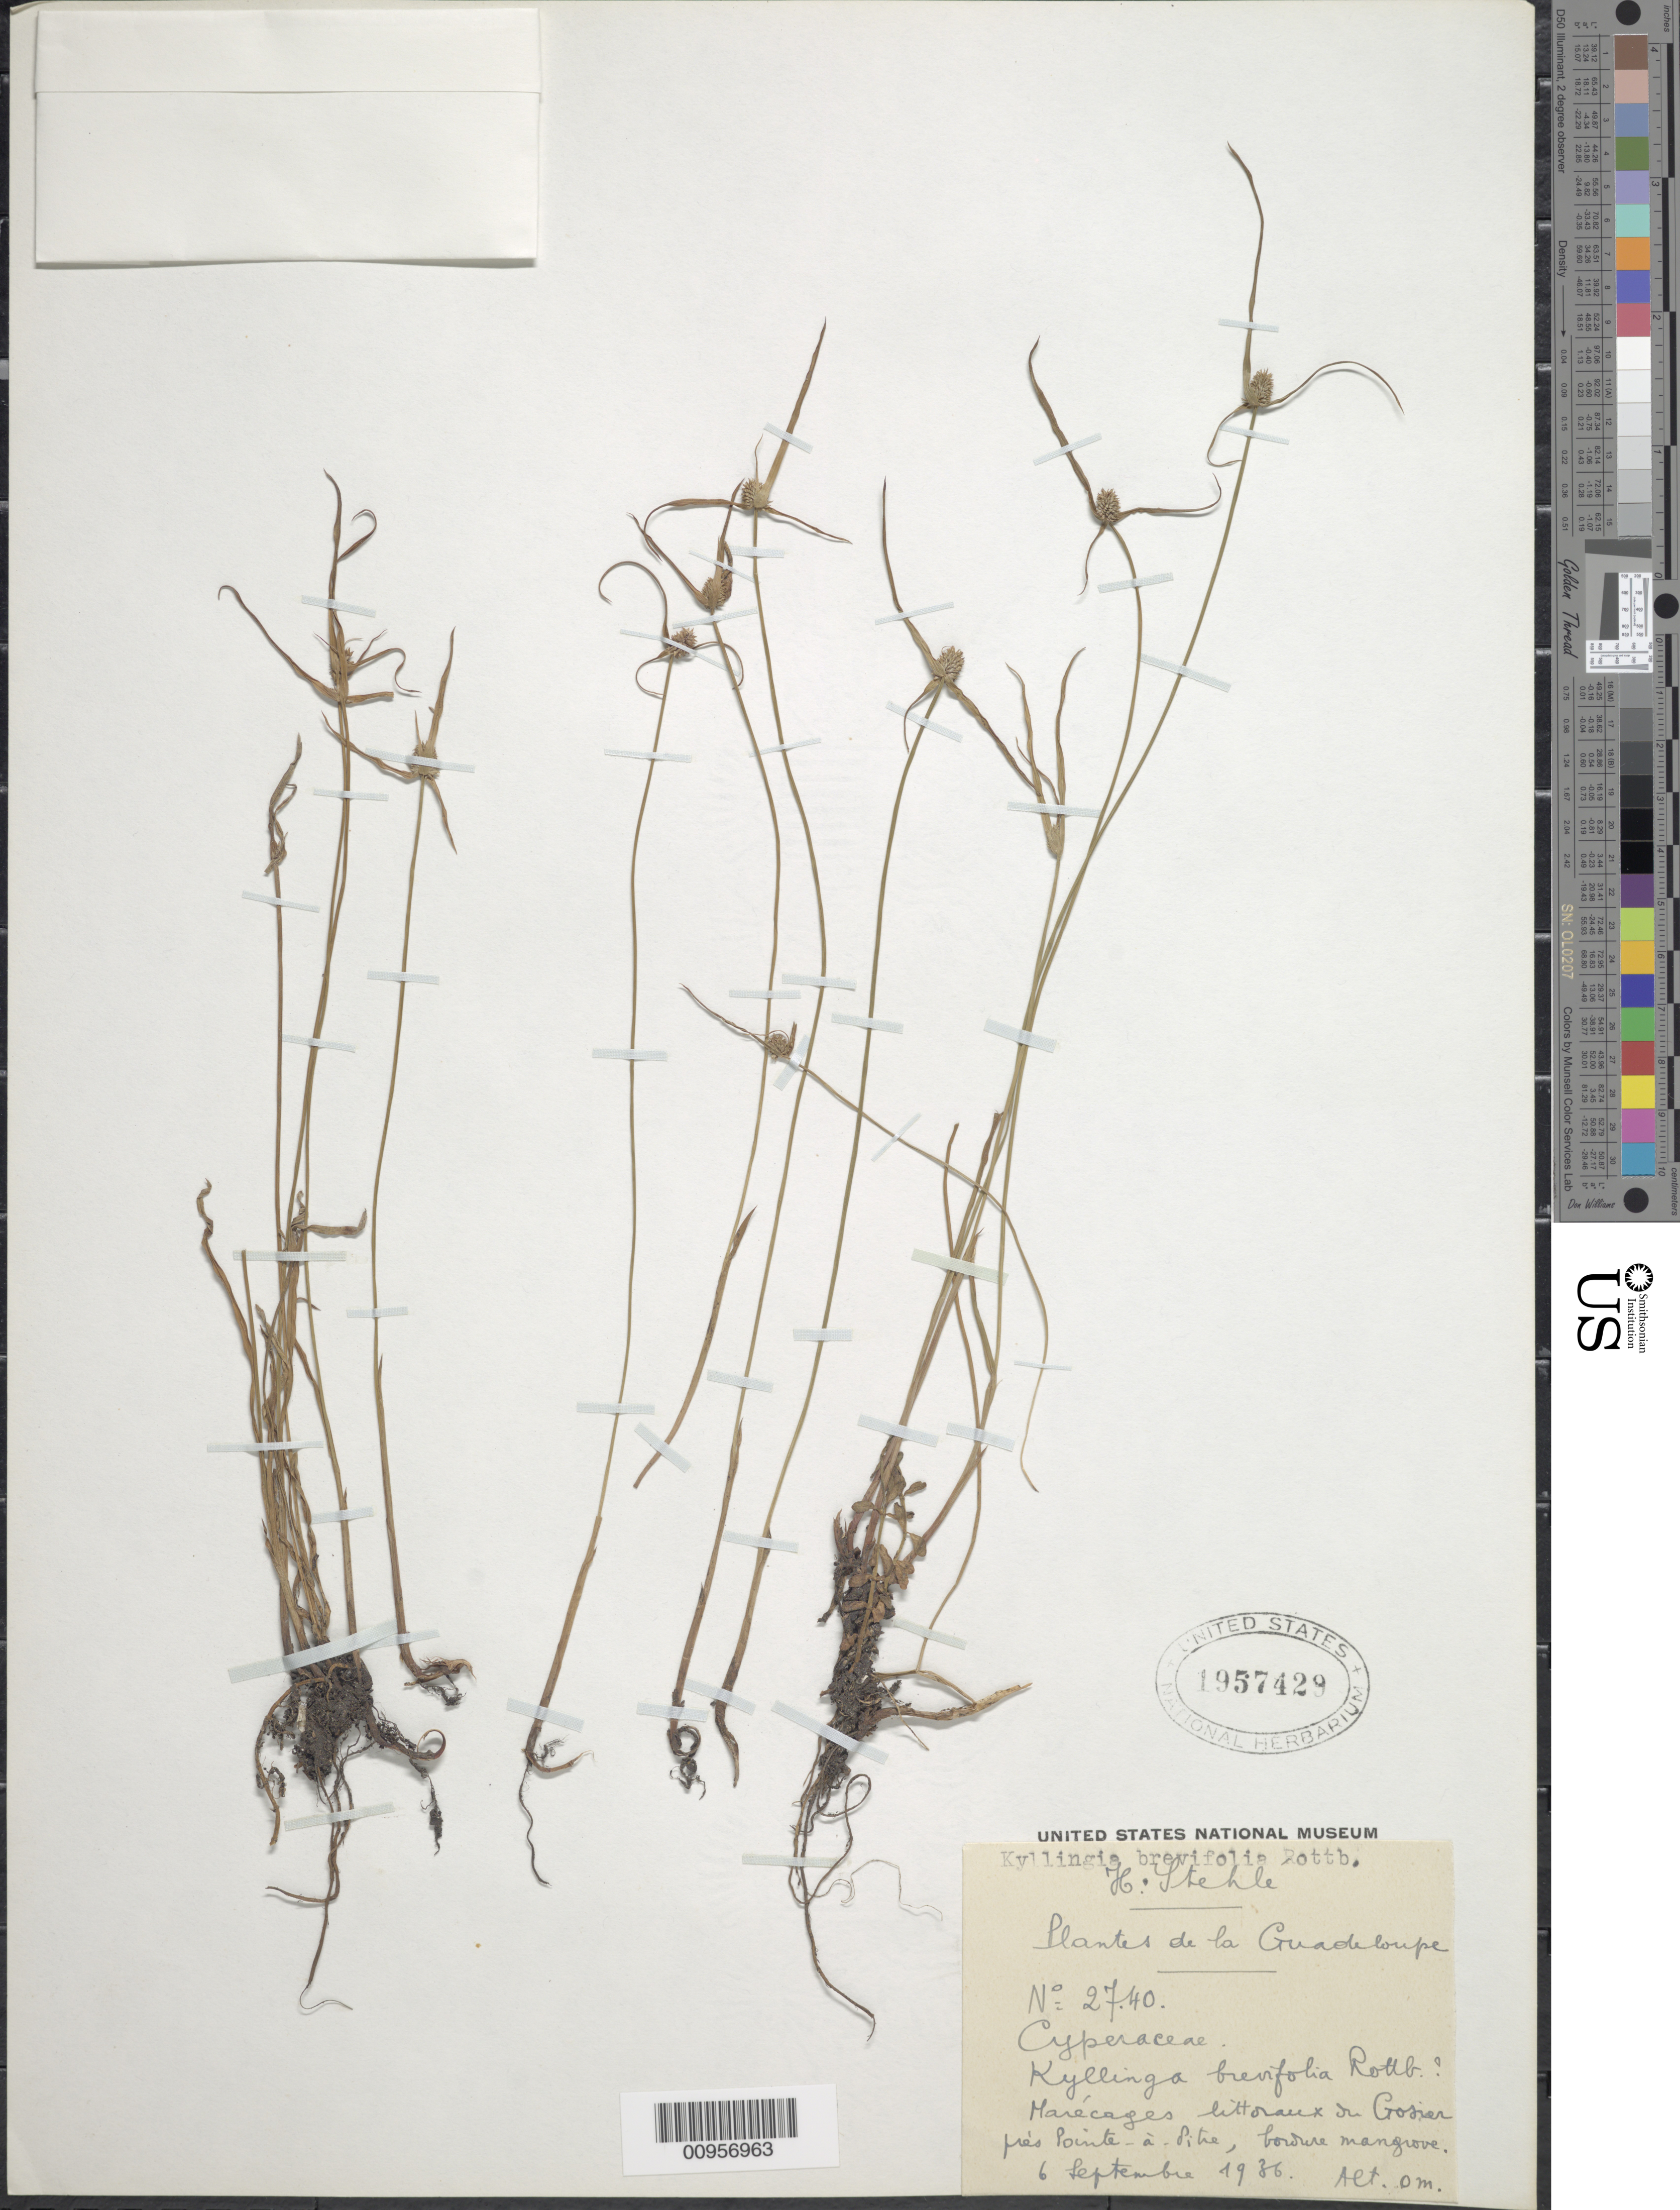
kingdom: Plantae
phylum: Tracheophyta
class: Liliopsida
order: Poales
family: Cyperaceae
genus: Cyperus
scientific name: Cyperus brevifolius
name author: (Rottb.) Hassk.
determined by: Strong, M. T., (US), Smithsonian Institution - National Museum of Natural History (UNITED STATES)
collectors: H. Stehlé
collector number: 2740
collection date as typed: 06 Sep 1936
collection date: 1936-09-06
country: Guadeloupe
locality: Marécages littoraux du Gosier prés Pointe à Pitre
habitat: Marécages littoraux, bordure mangrove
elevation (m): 0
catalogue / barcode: US 1957429